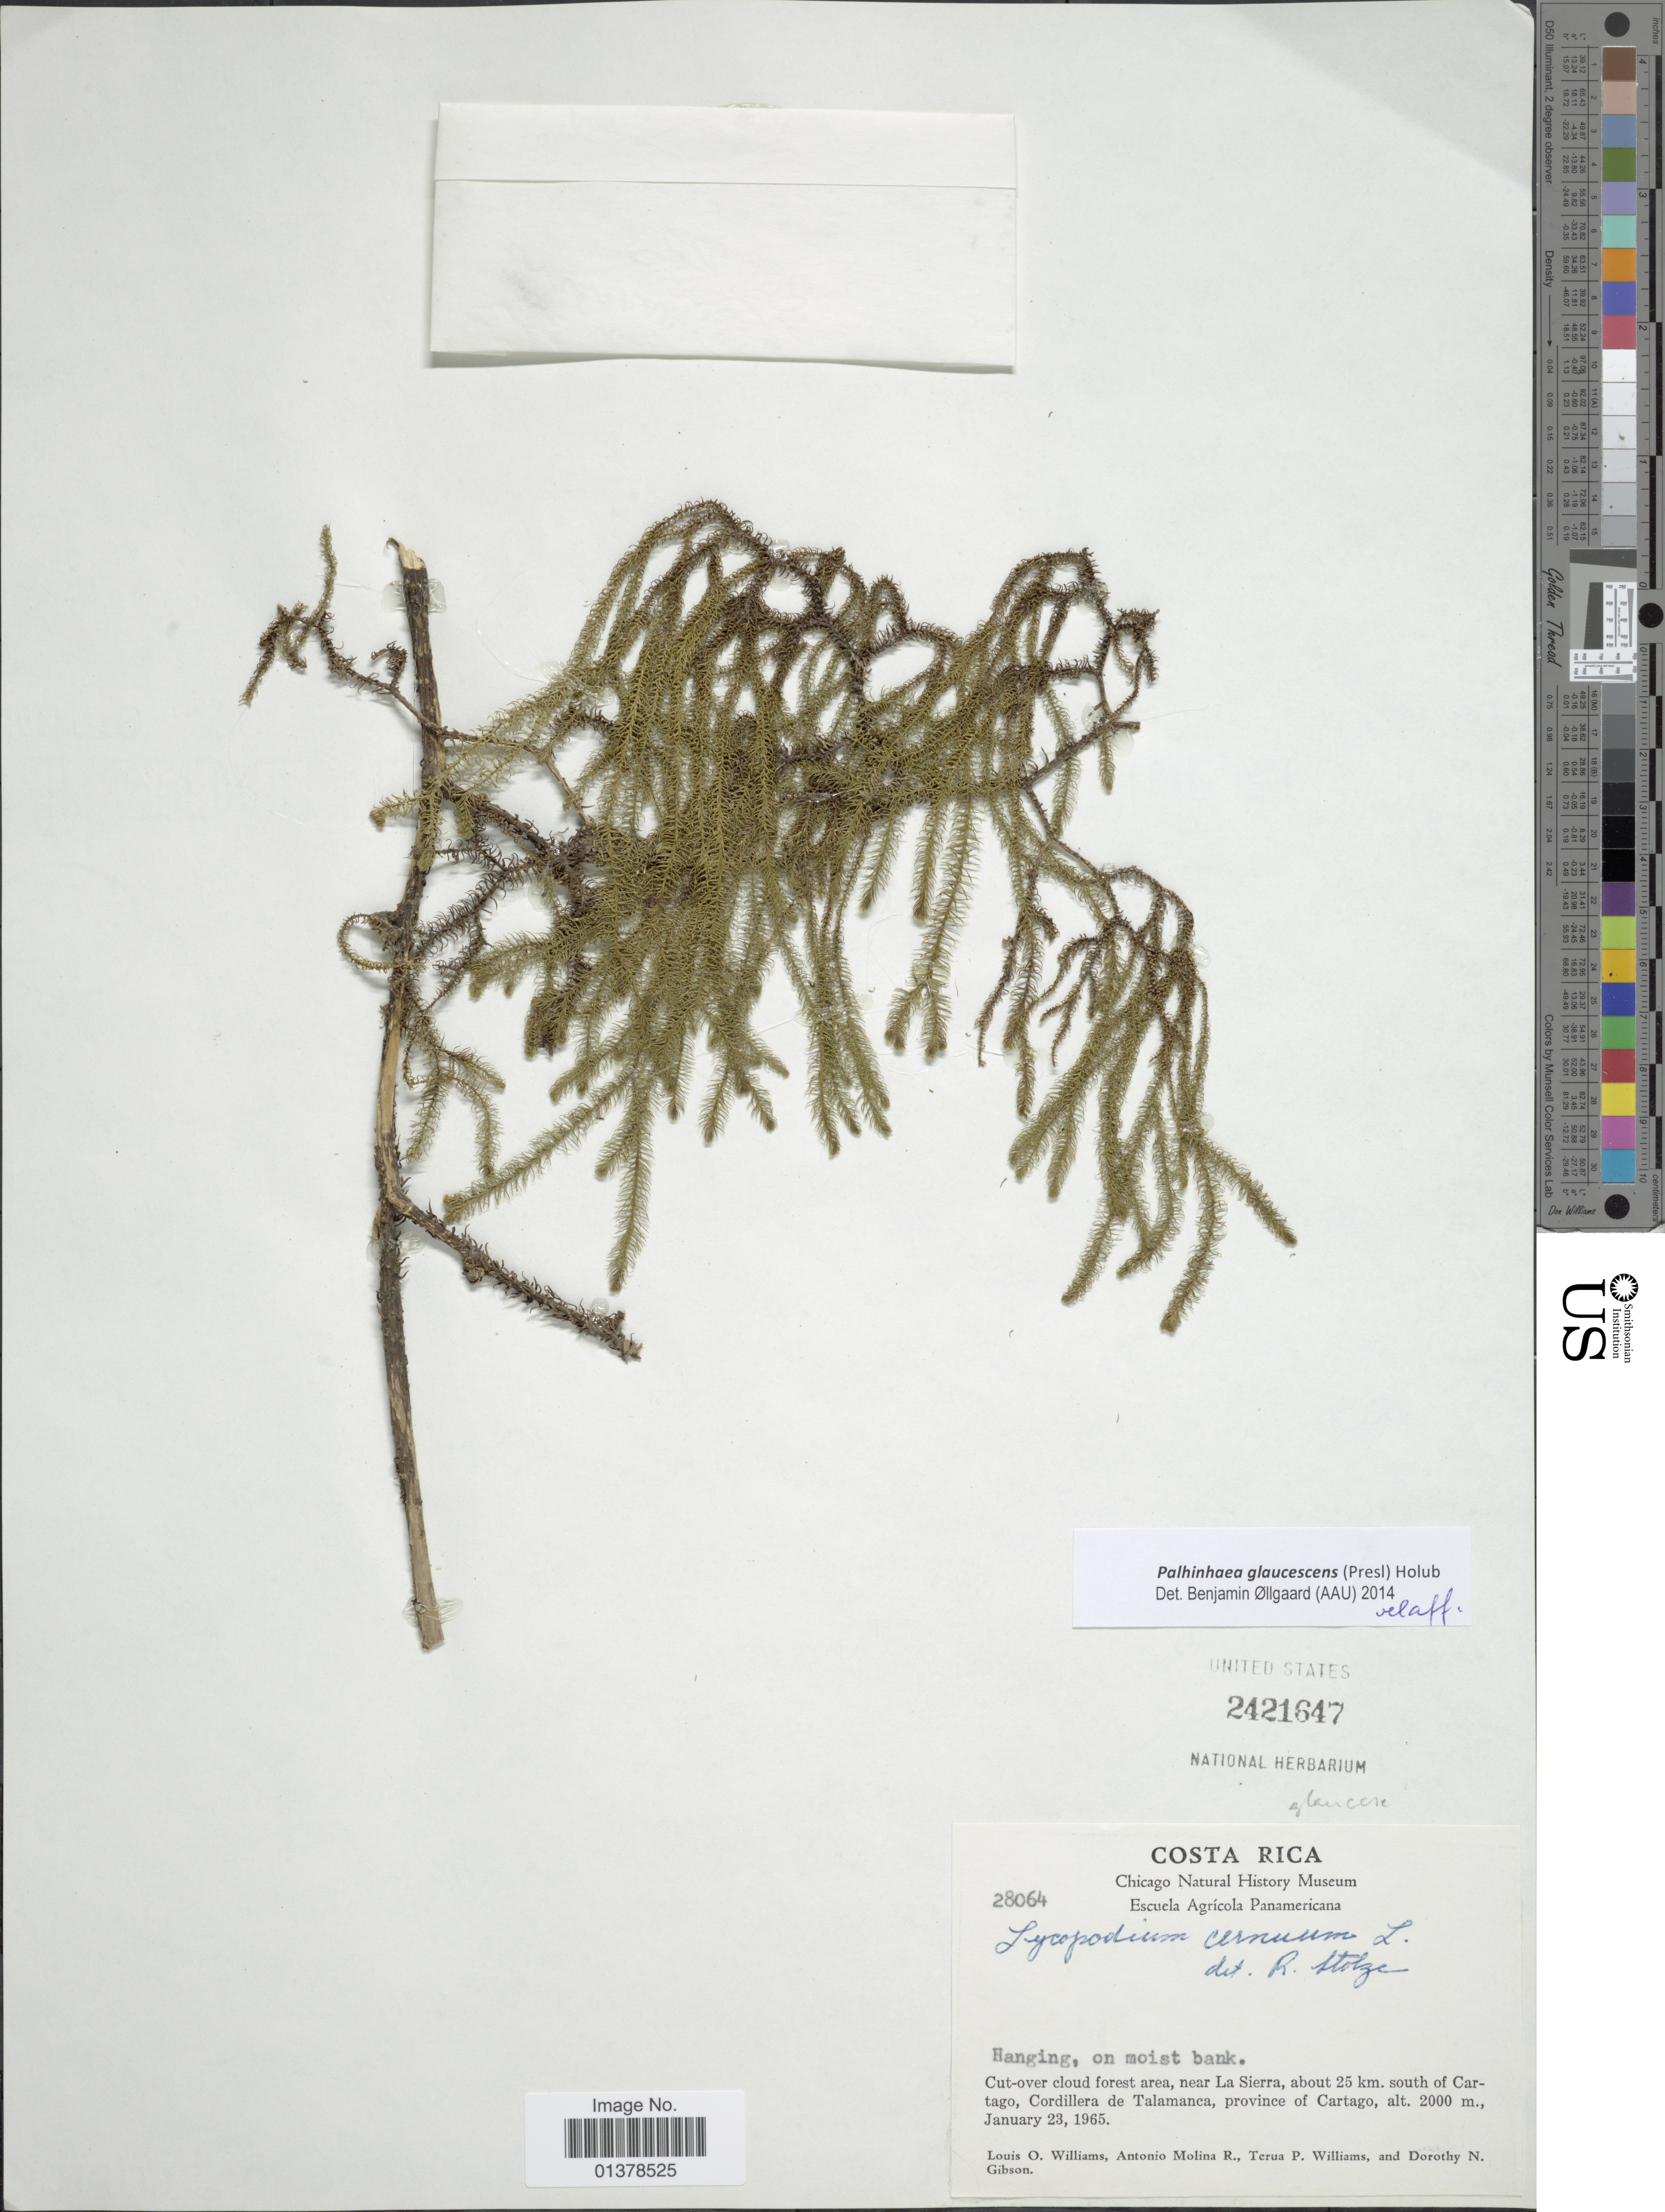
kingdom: Plantae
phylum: Tracheophyta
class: Lycopodiopsida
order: Lycopodiales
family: Lycopodiaceae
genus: Palhinhaea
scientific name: Palhinhaea glaucescens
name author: (C. Presl) Holub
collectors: L. O. Williams, A. Molina R., T. P. Williams & D. N. Gibson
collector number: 28064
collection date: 1965-01-23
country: Costa Rica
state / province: Cartago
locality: Cut-over cloud forest area, near La Sierra, about 25 km. south Cartago, Cordillera de Talamanca, province of Cartago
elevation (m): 2000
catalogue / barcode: US 2421647